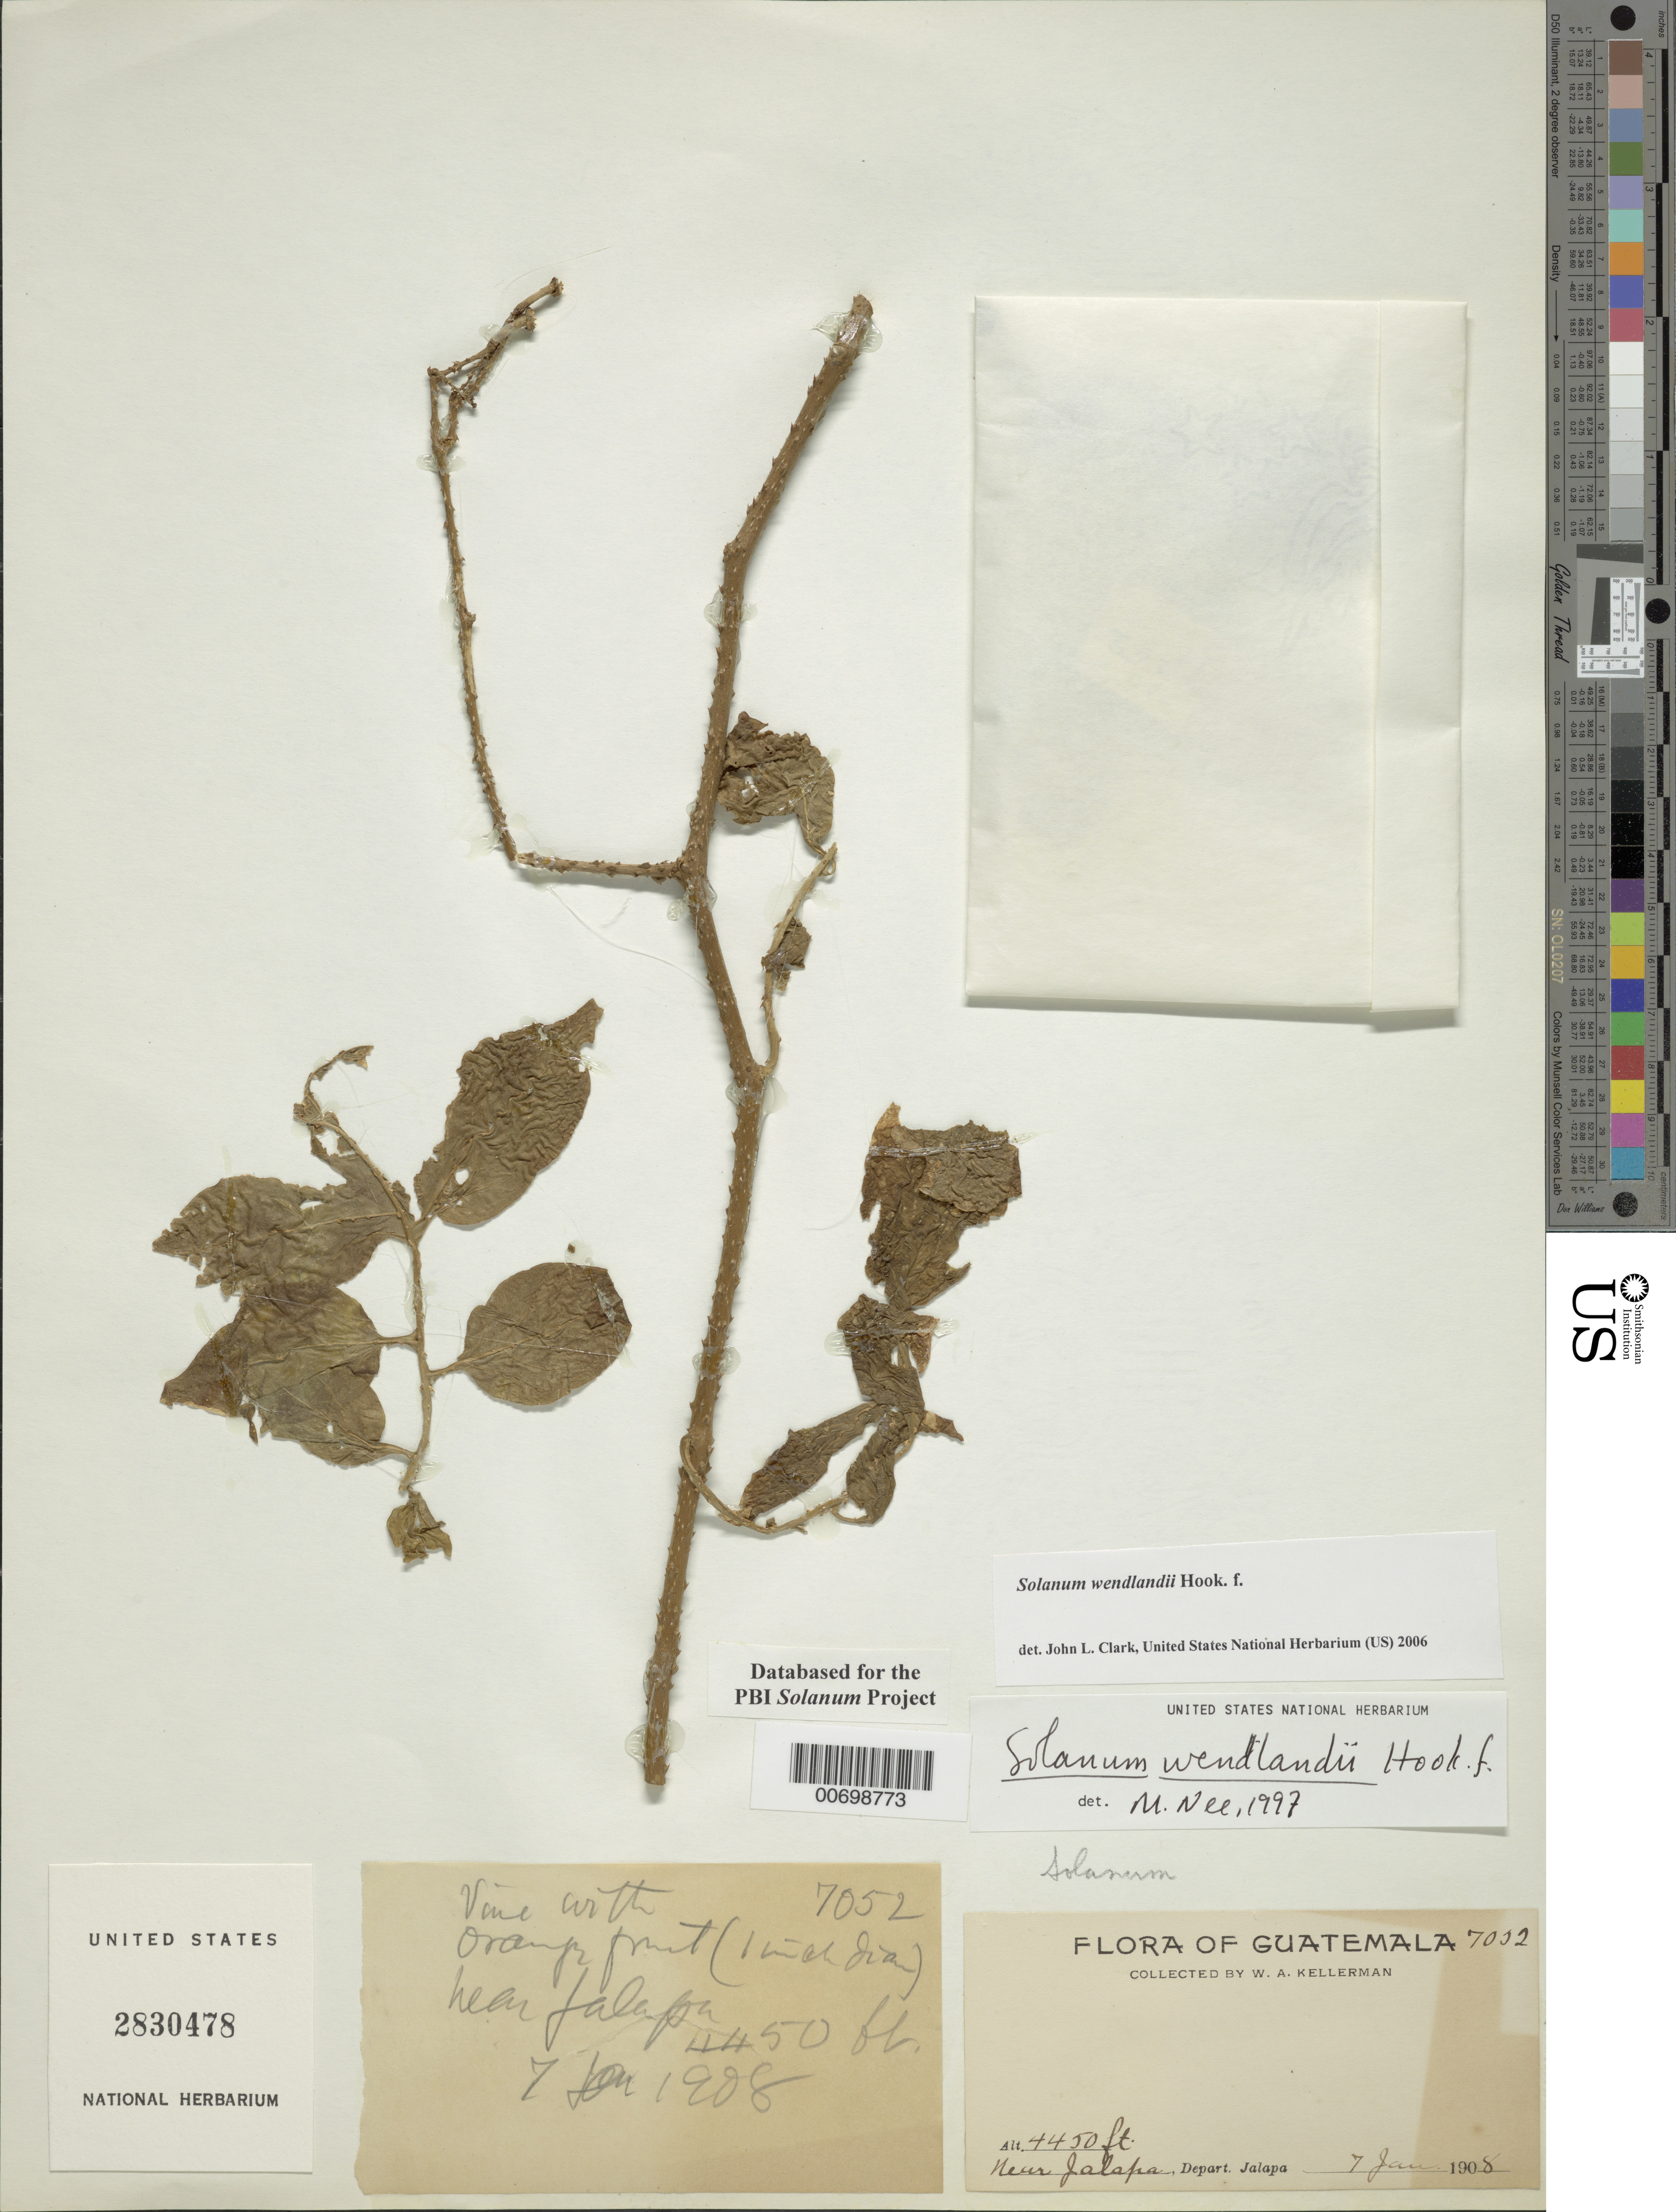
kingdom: Plantae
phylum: Tracheophyta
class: Magnoliopsida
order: Solanales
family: Solanaceae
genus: Solanum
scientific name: Solanum wendlandii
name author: Hook. f.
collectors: W. Kellerman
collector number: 7052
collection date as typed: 07 Jan 1908 or 01 Jul 1908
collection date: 1908-01-07 or 1908-07-01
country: Guatemala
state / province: Jalapa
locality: Near Jalapa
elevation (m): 1356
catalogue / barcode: US 2830478